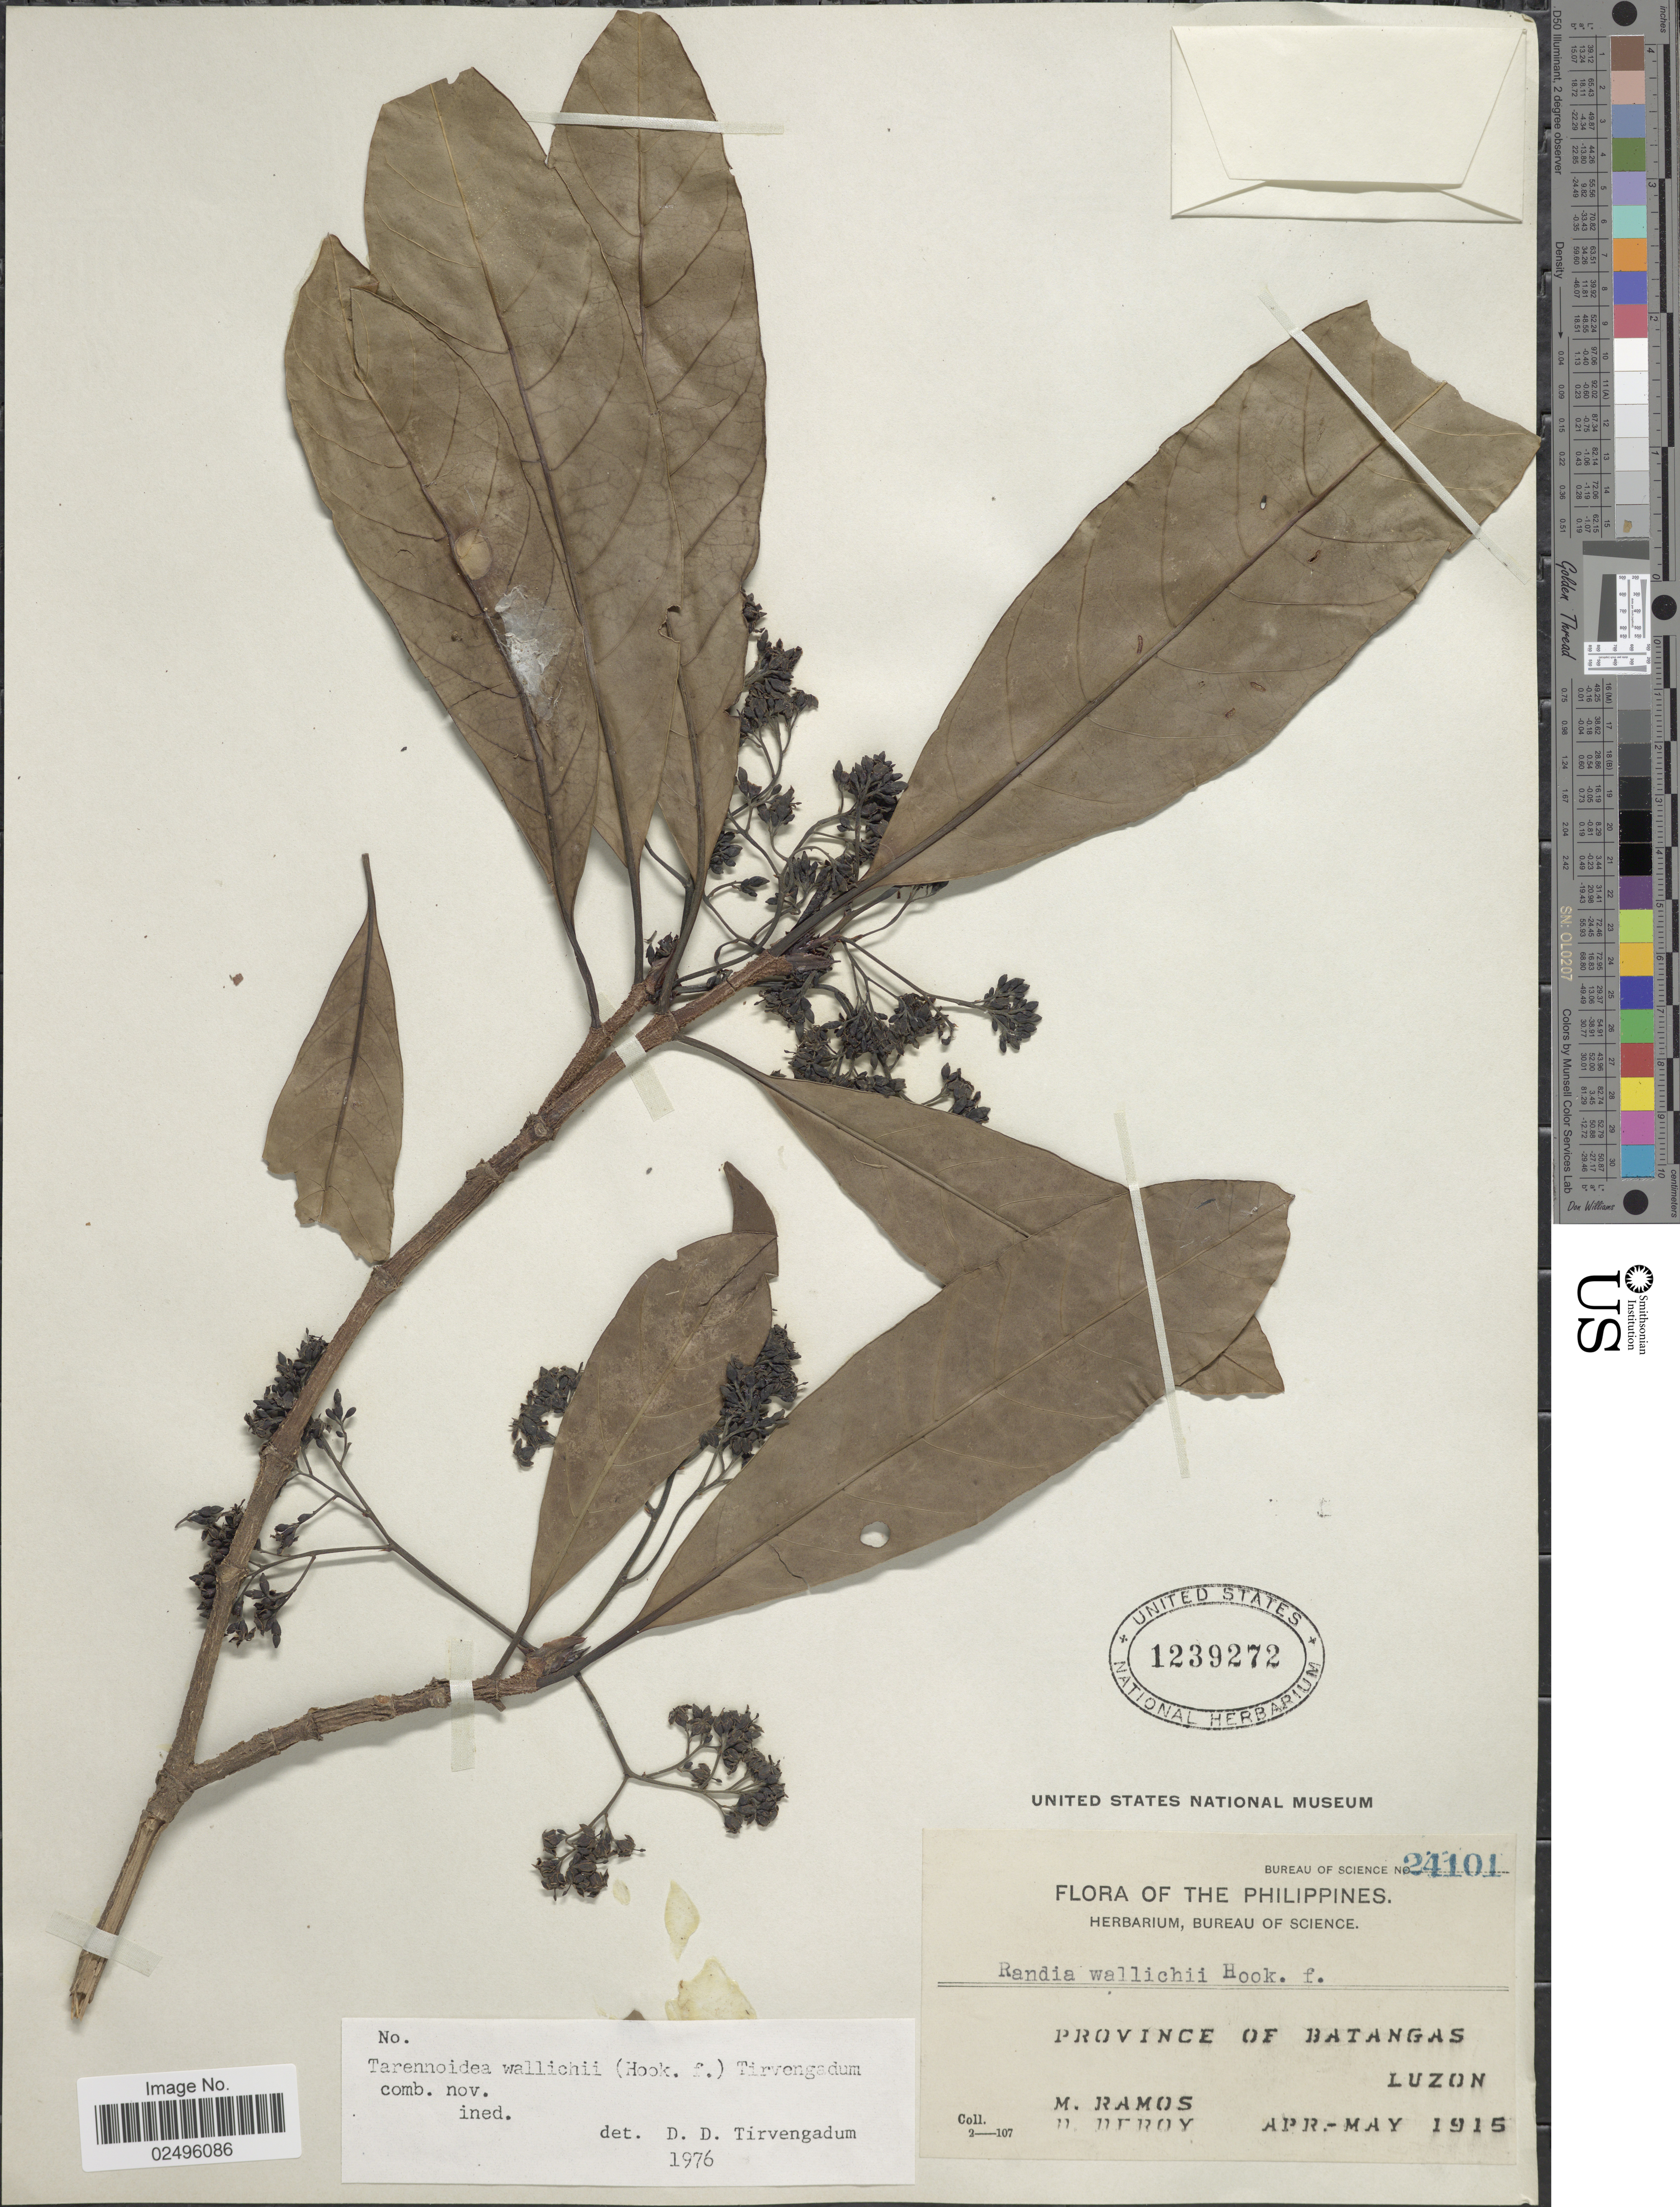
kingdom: Plantae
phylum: Tracheophyta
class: Magnoliopsida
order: Gentianales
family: Rubiaceae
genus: Tarennoidea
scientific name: Tarennoidea wallichii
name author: (Hook. f.) Tirveng. & Sastre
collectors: M. Ramos & D. Deroy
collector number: Bureau of Science 24101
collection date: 1915-04/1915-05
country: Philippines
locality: Province of Batangas, Luzon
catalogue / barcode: US 1239272